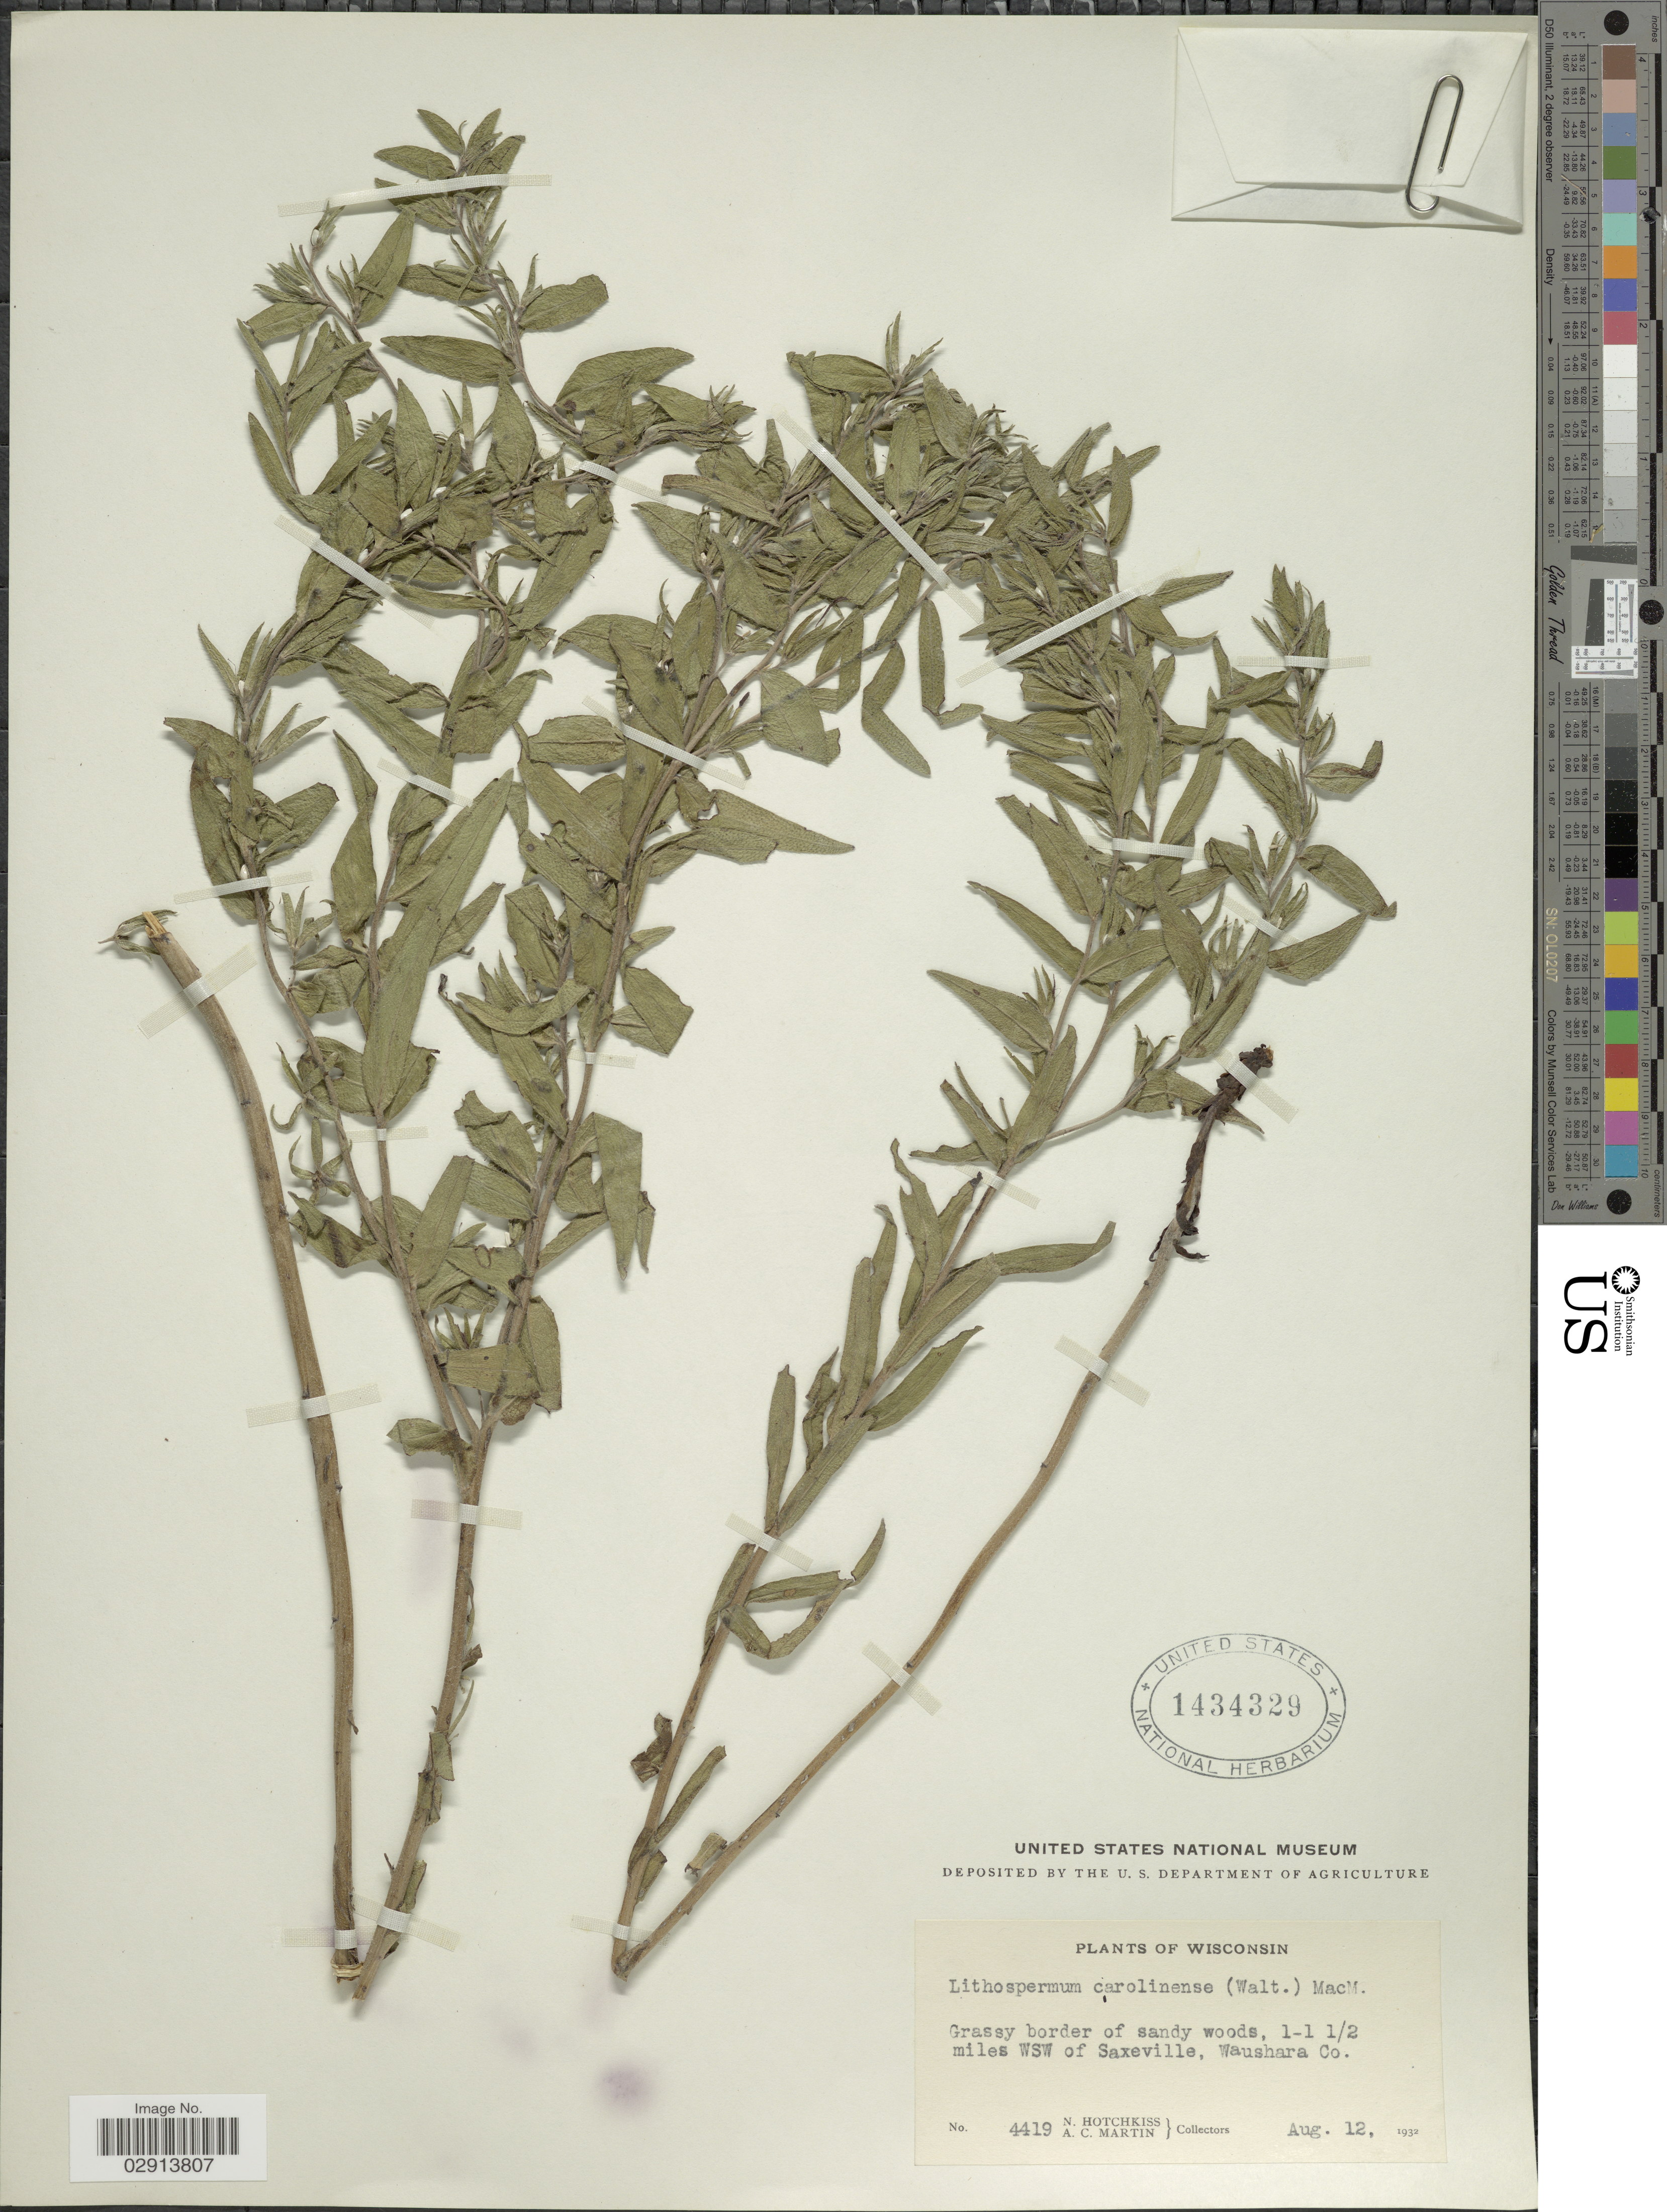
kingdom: Plantae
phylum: Tracheophyta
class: Magnoliopsida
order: Boraginales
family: Boraginaceae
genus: Lithospermum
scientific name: Lithospermum caroliniense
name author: (J.F. Gmel.) MacMill.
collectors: N. Hotchkiss & A. C. Martin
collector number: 4419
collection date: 1932-08-12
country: United States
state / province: Wisconsin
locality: Grassy border of sandy woods, 1-1 1/2 miles WSW of Saxeville, Waushara Co.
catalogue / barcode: US 1434329